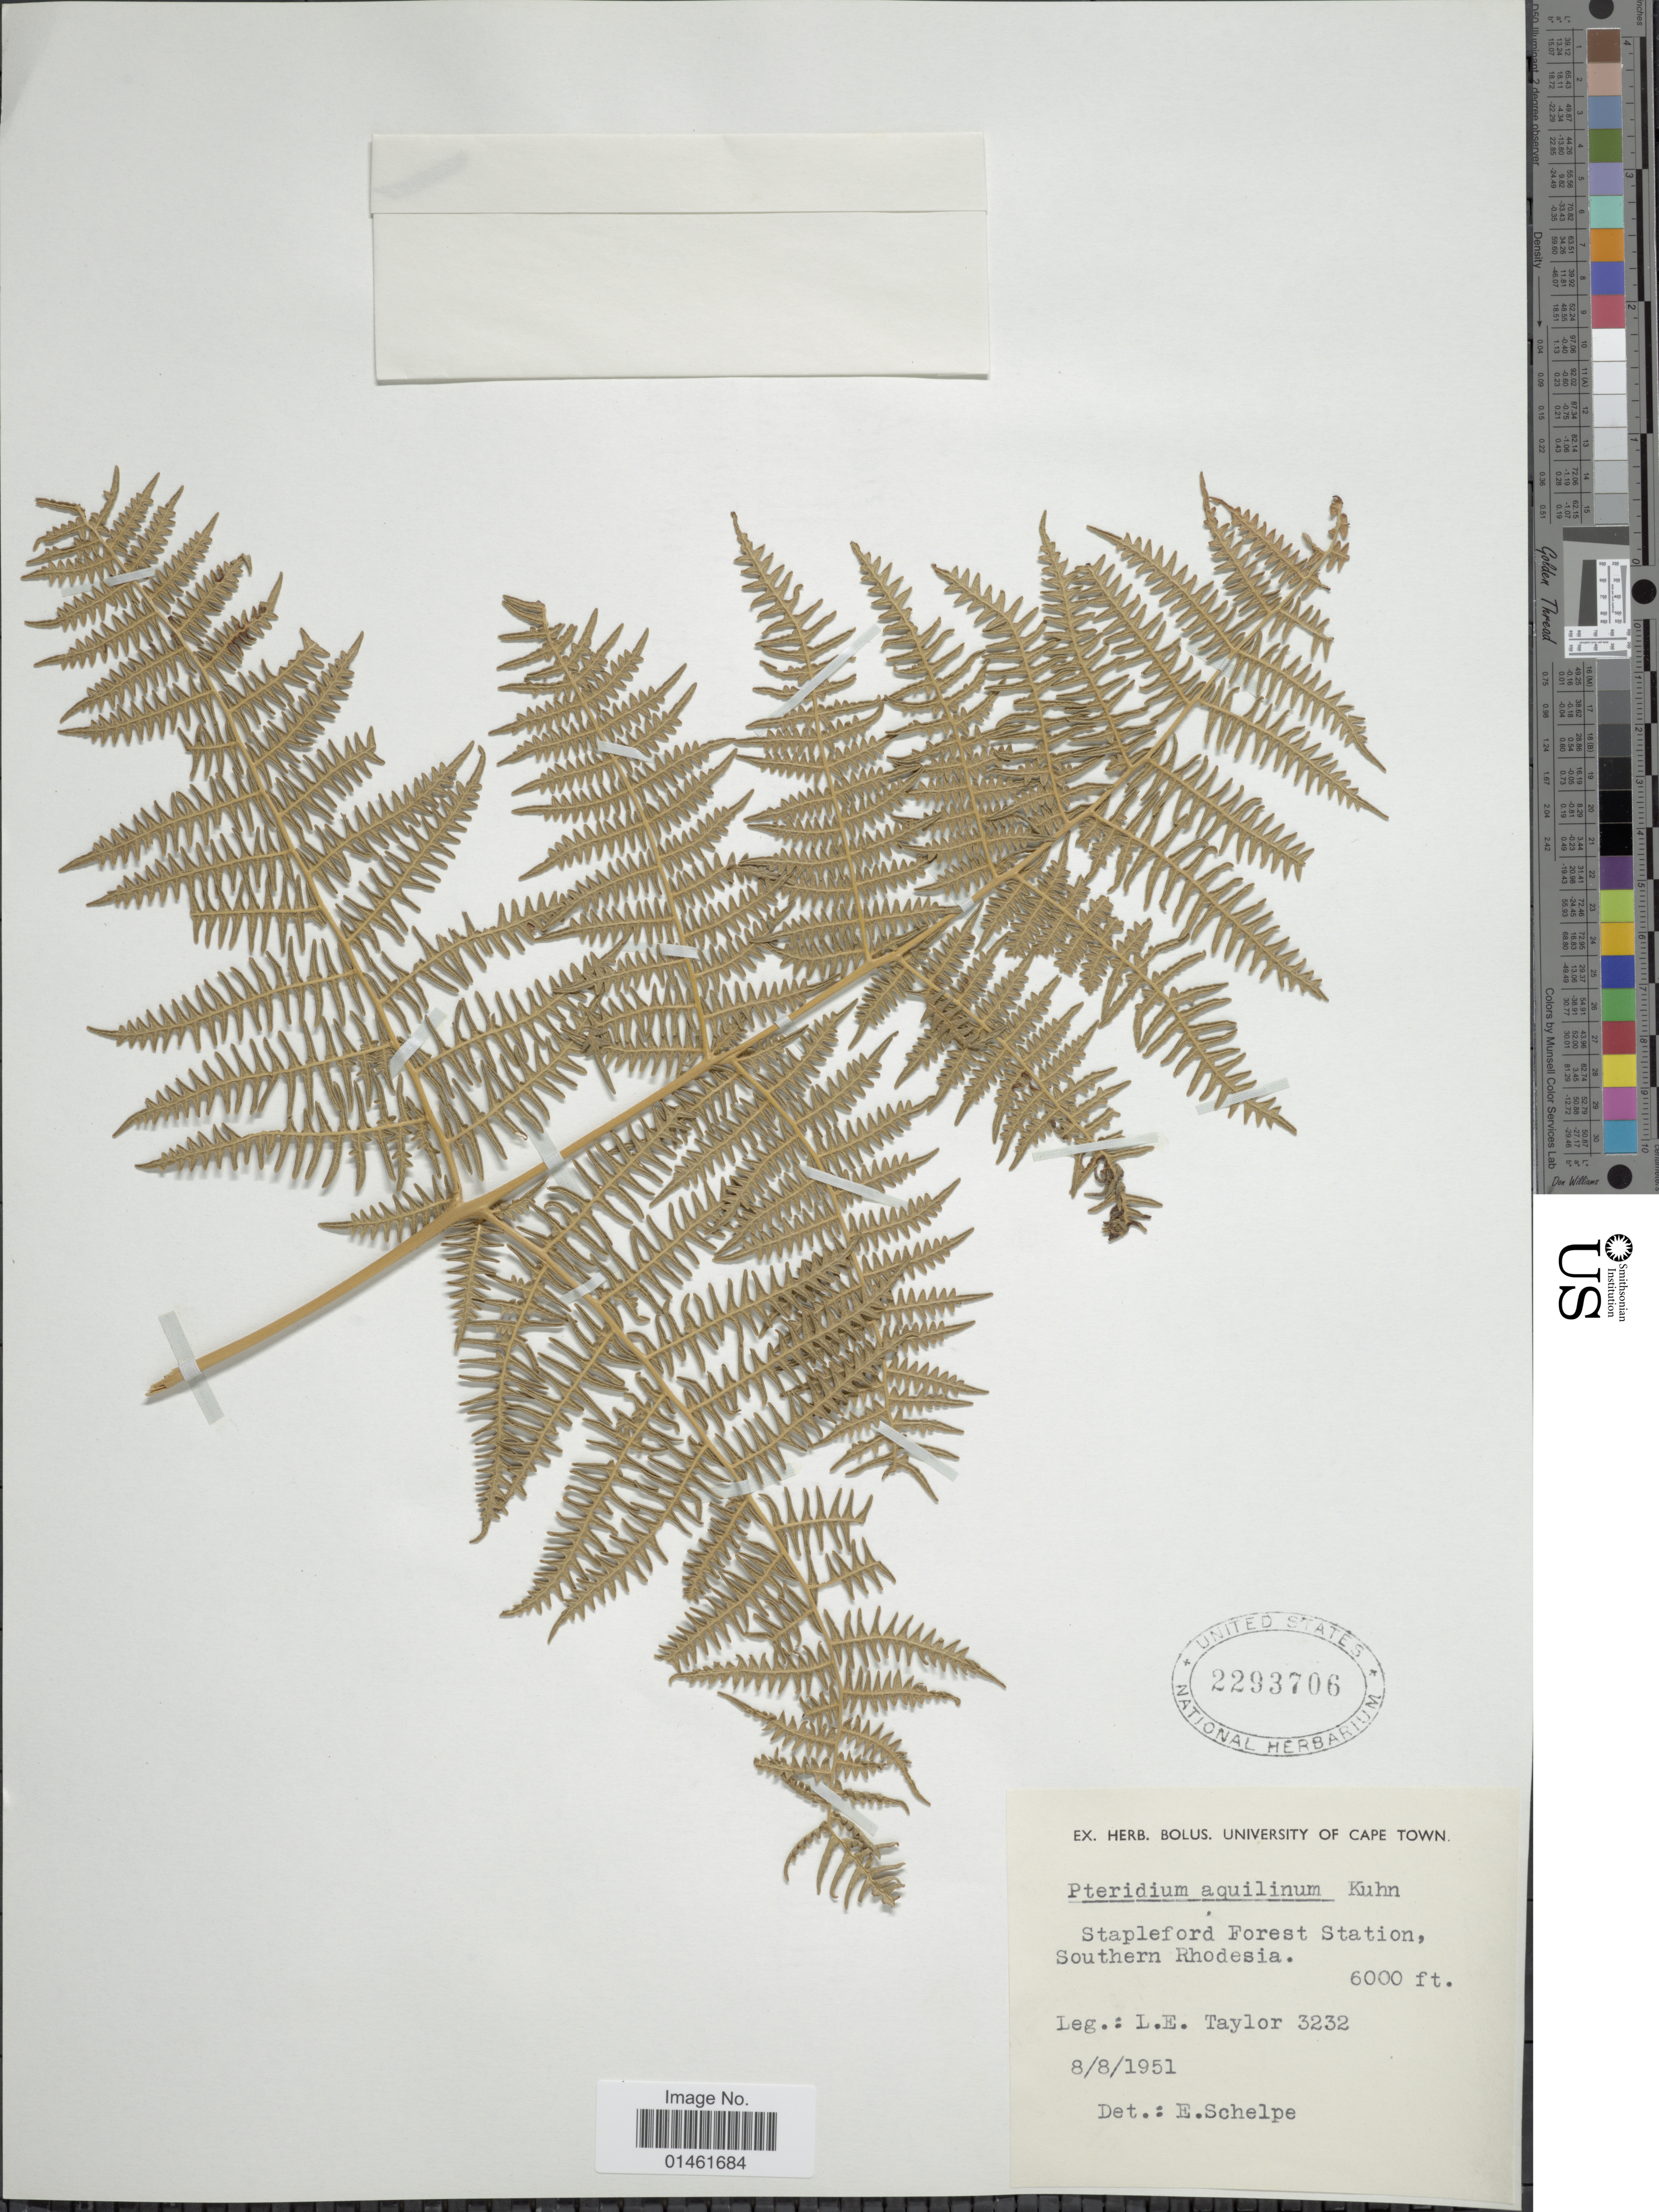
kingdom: Plantae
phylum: Tracheophyta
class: Polypodiopsida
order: Polypodiales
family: Dennstaedtiaceae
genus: Pteridium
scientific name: Pteridium aquilinum var. typicum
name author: R.M. Tryon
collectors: L. Taylor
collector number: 3232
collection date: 1951-08-08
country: Zimbabwe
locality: Stapleford Forest Station, Southern Rhodesia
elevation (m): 1829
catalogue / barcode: US 2293706